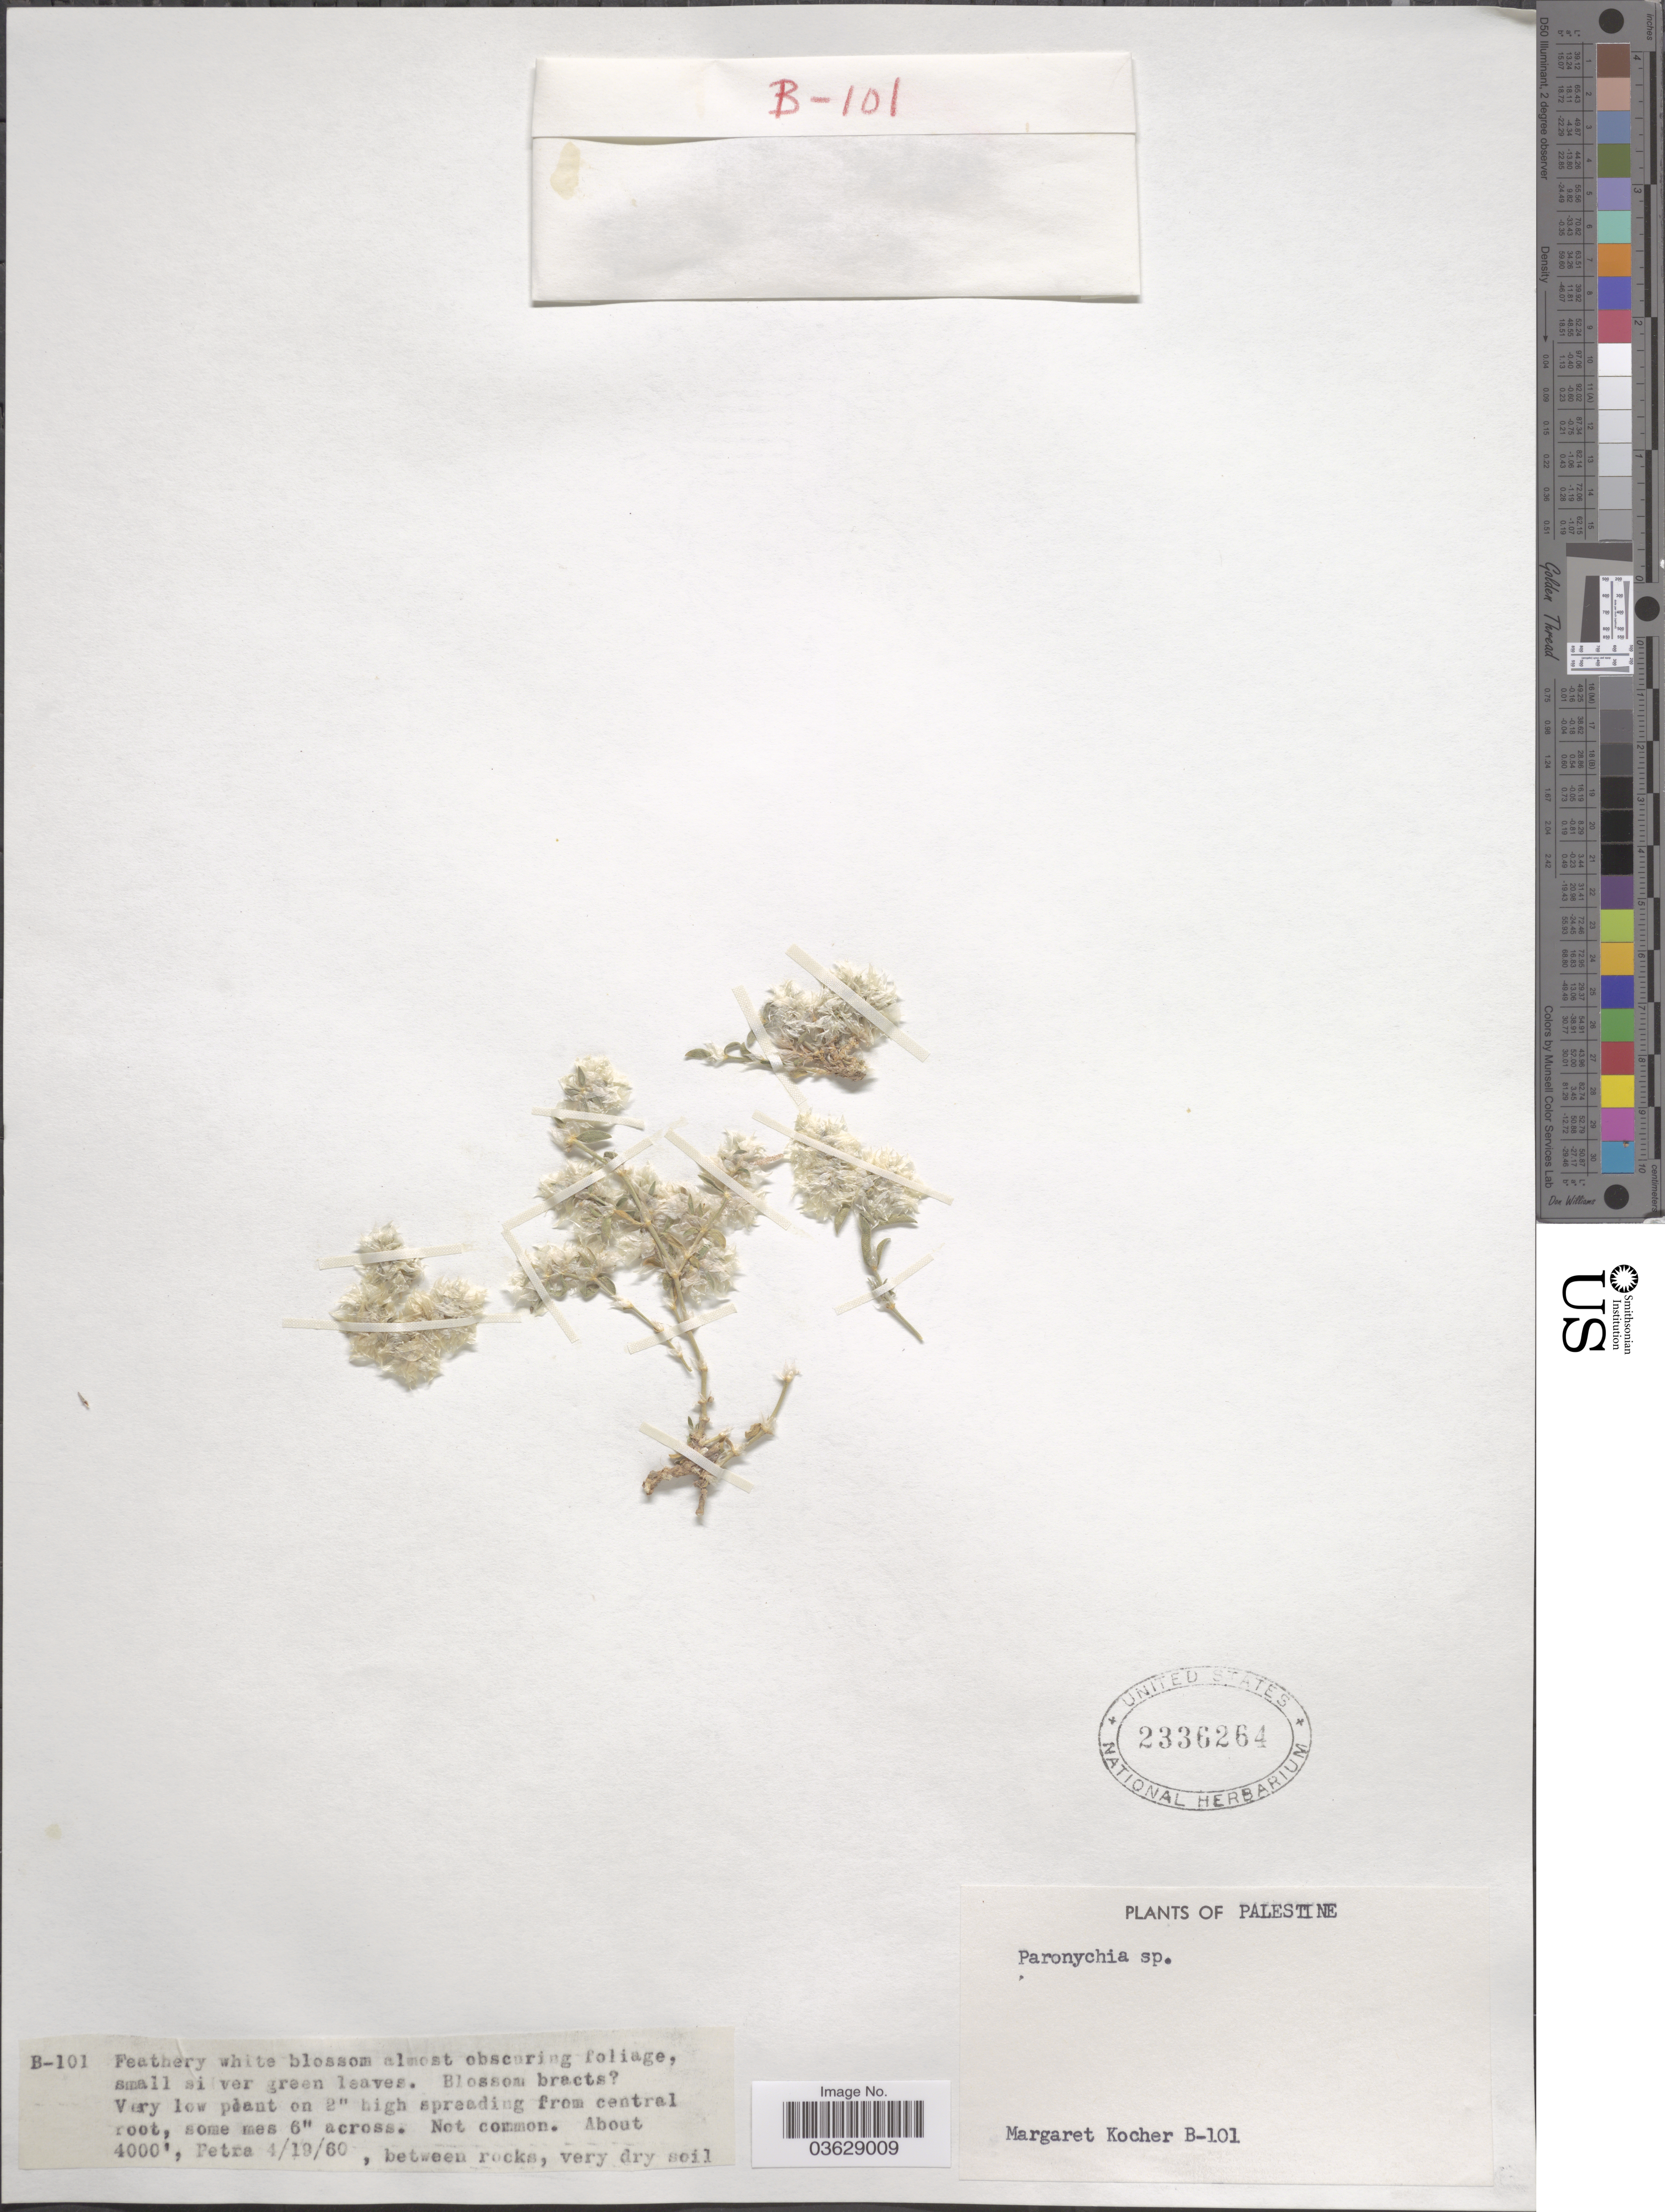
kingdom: Plantae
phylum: Tracheophyta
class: Magnoliopsida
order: Caryophyllales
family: Caryophyllaceae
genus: Paronychia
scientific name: Paronychia sp.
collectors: M. Kocher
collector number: B-101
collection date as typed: Transcribed d/m/y: 19/4/60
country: Israel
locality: Petra. Palestine.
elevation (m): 1219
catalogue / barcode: US 2336264